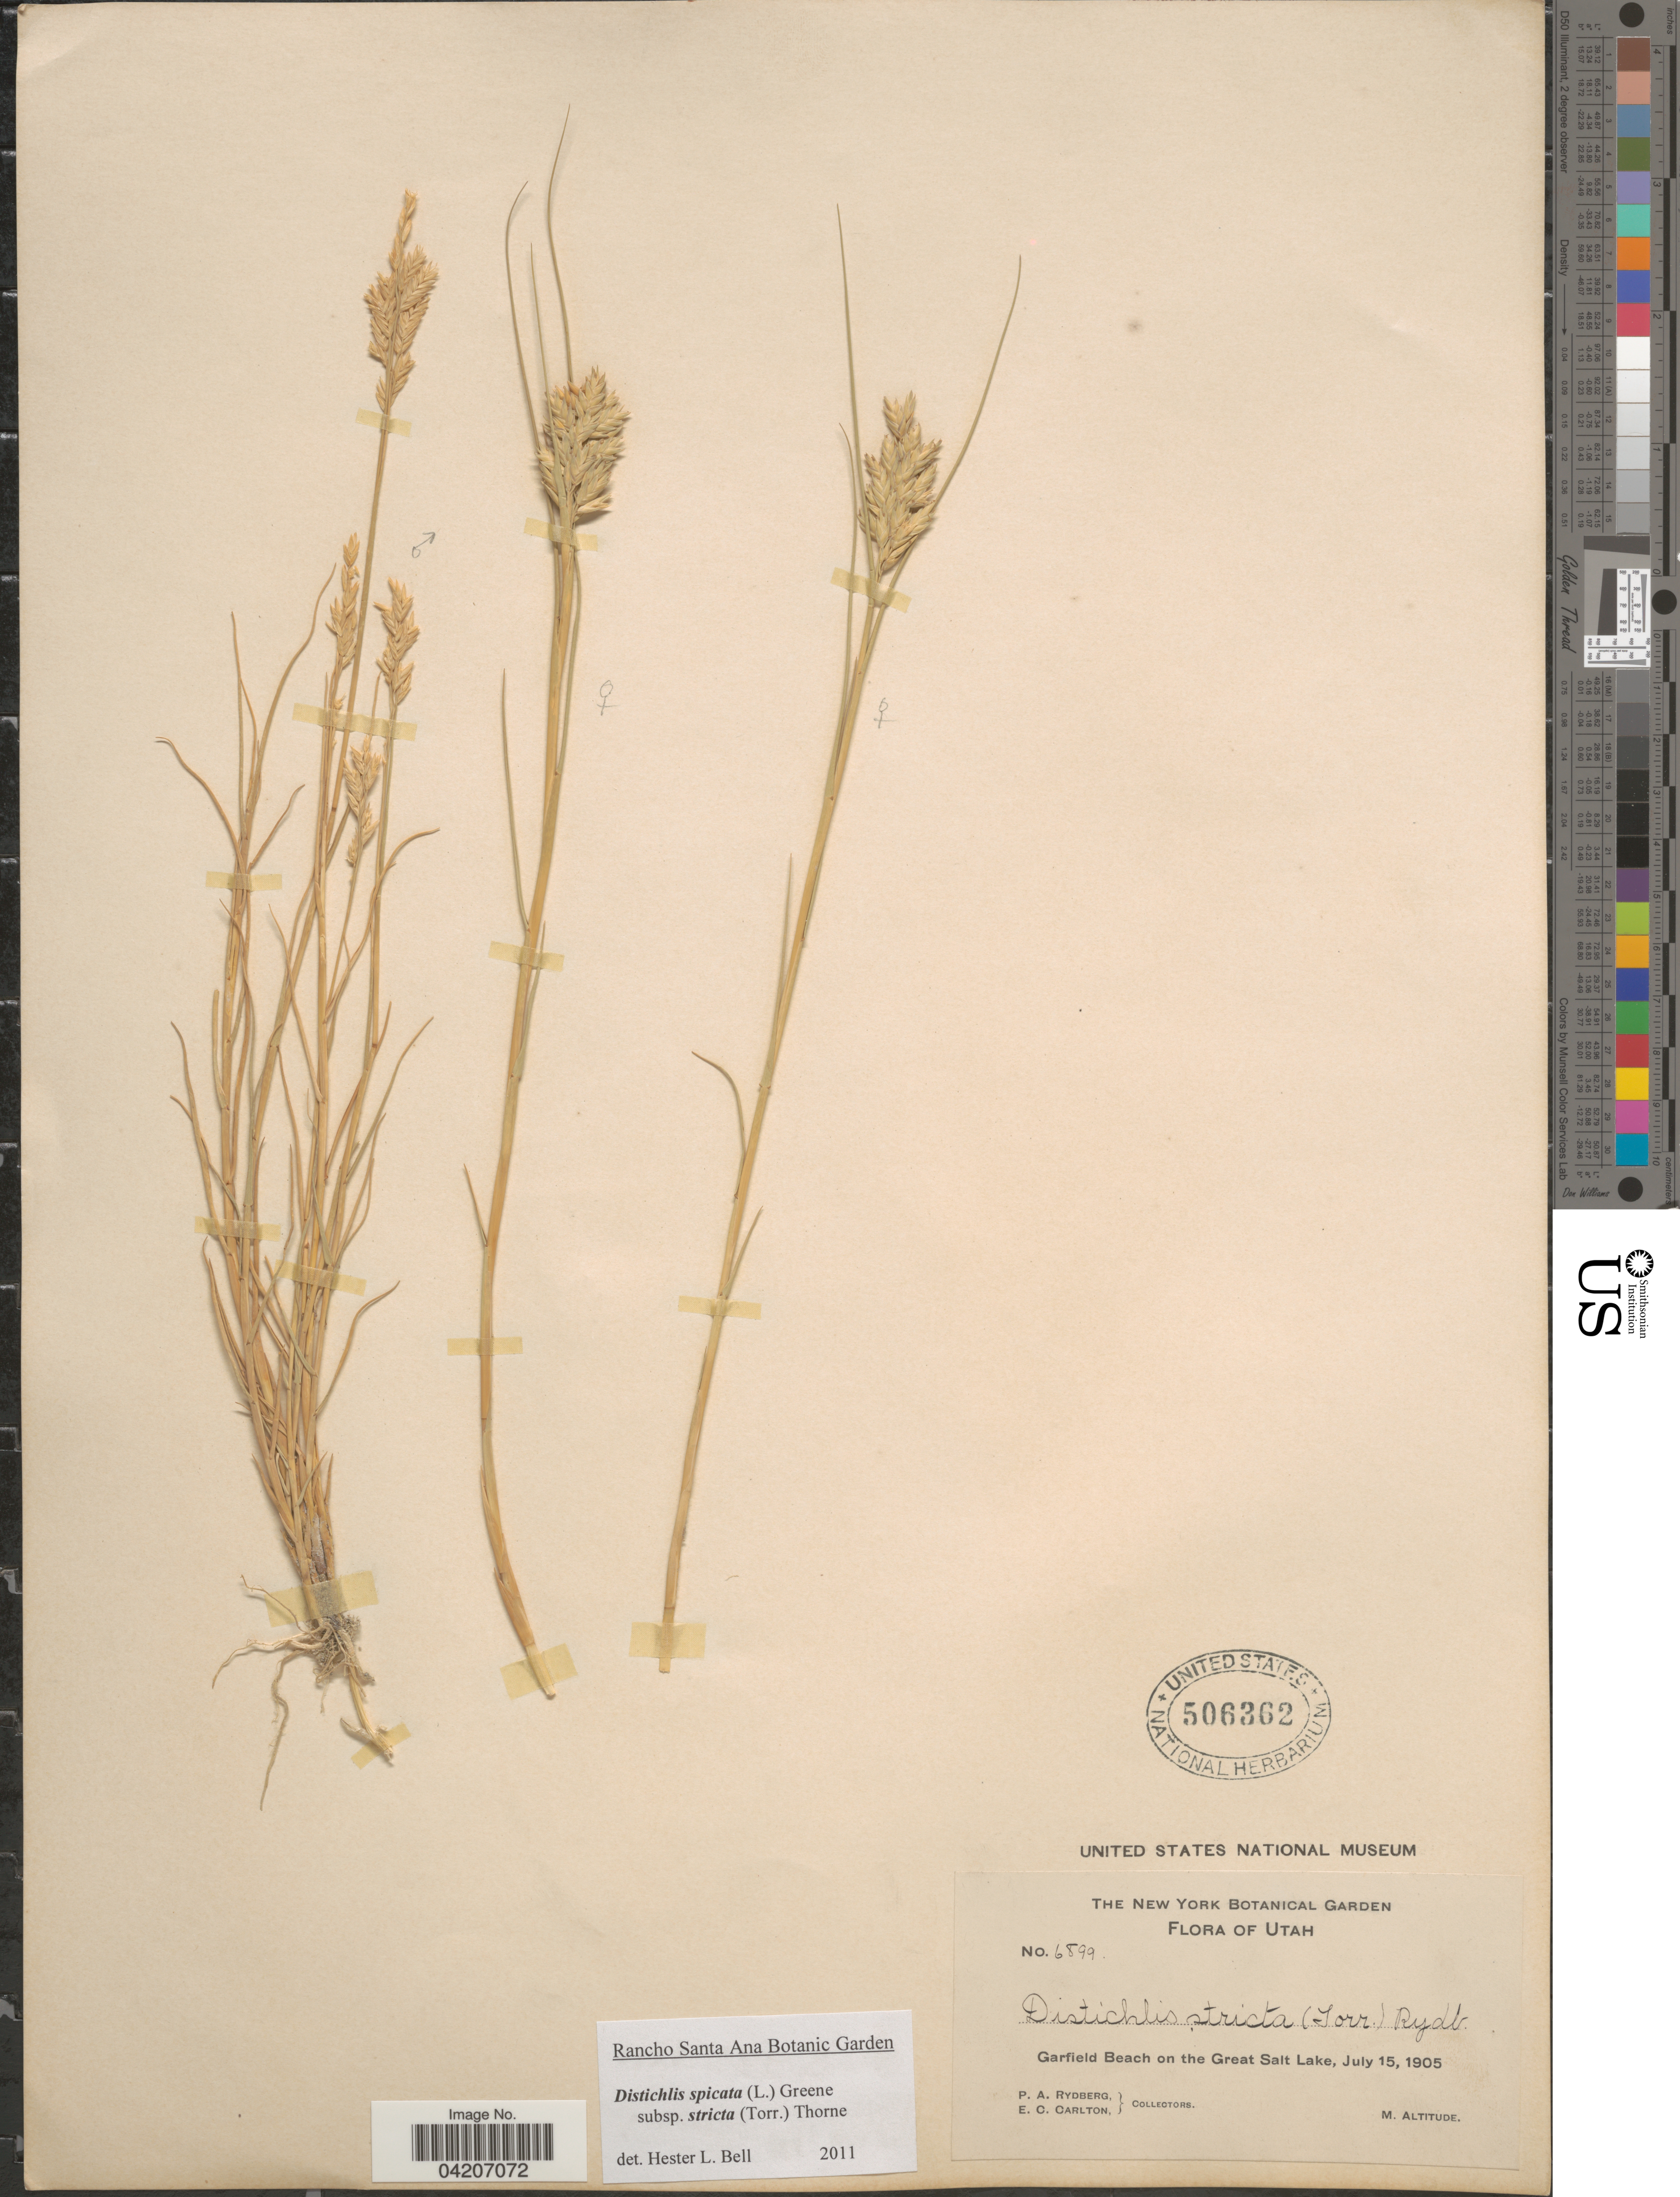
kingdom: Plantae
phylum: Tracheophyta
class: Liliopsida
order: Poales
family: Poaceae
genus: Distichlis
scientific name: Distichlis spicata subsp. stricta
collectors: P. A. Rydberg & E. Carlton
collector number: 6899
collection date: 1905-07-15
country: United States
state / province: Utah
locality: Garfield Beach on the Great Salt Lake.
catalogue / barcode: US 506362